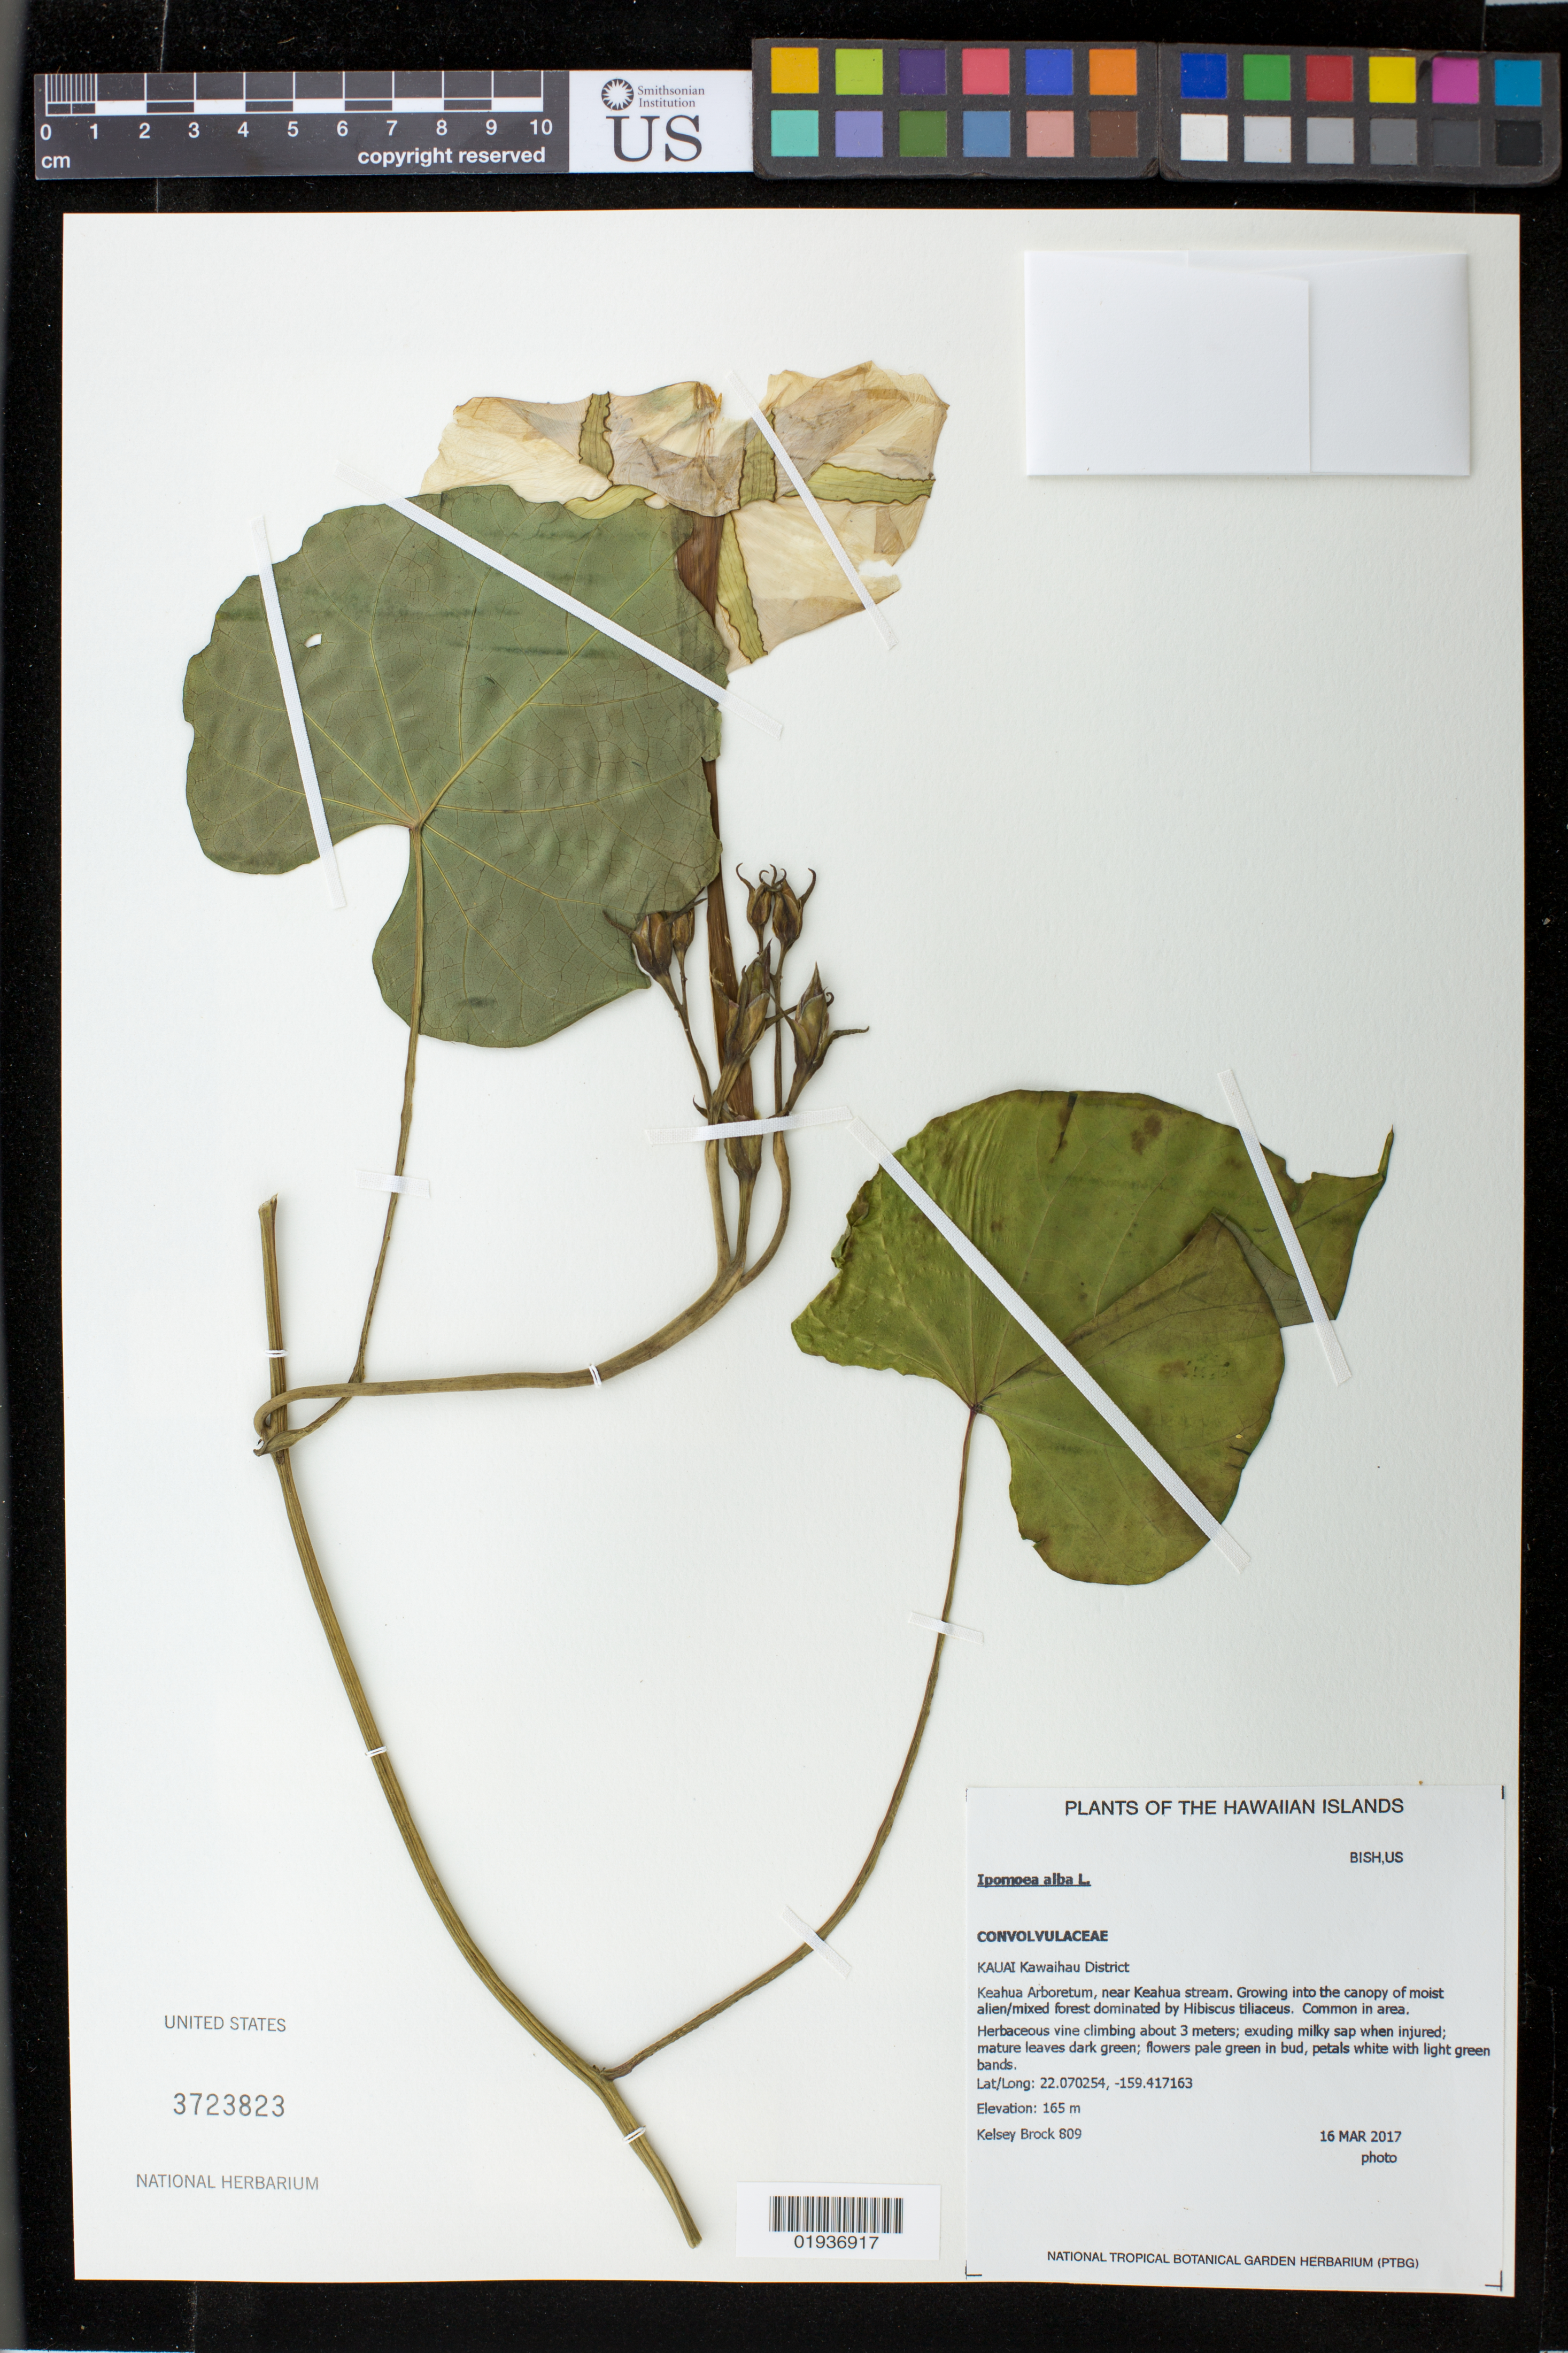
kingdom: Plantae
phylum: Tracheophyta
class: Magnoliopsida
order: Solanales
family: Convolvulaceae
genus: Ipomoea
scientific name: Ipomoea alba L.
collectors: K. Brock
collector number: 809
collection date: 2017-03-07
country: United States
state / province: Hawaii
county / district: Kauai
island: Kaua'i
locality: Kawaihau District, Keahua Arboretum, near Keahua stream.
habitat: Moist alien, mixed forest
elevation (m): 165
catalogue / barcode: US 3723823